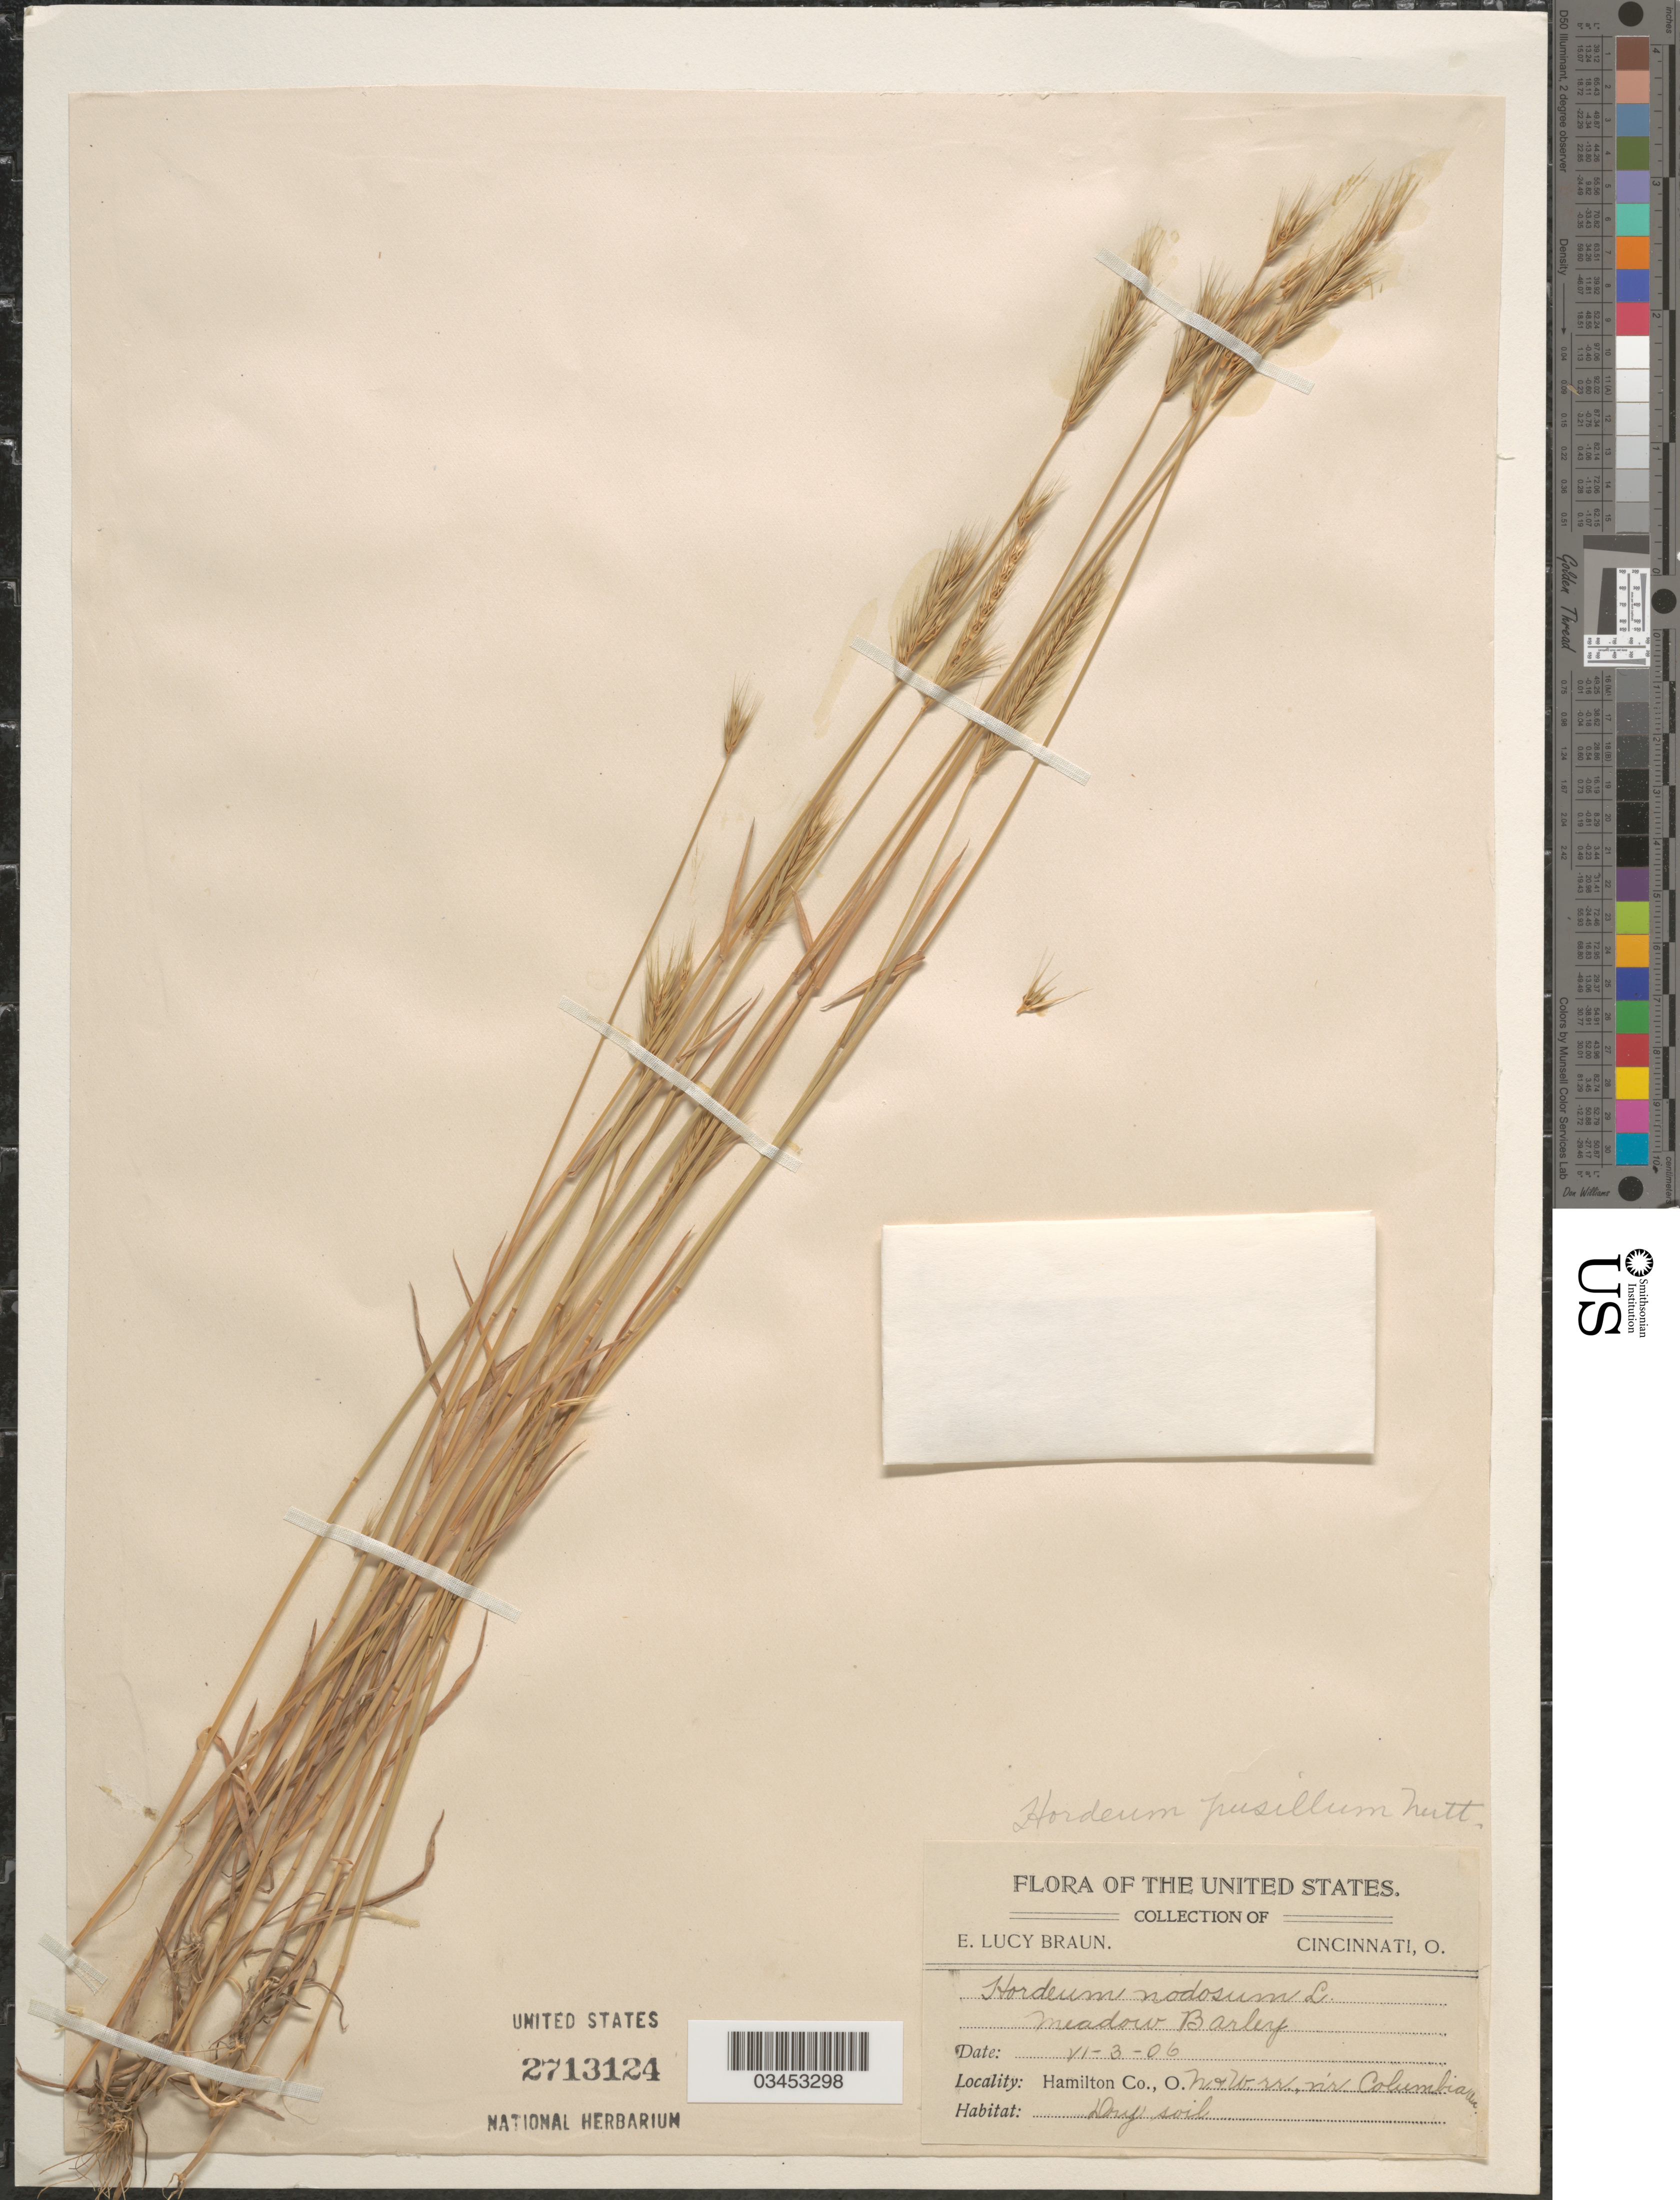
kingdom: Plantae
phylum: Tracheophyta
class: Liliopsida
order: Poales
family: Poaceae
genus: Hordeum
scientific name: Hordeum pusillum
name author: Nutt.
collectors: E. L. Braun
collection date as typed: Transcribed d/m/y: 3/6/6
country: United States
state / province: Ohio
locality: Hamilton Co., O. N + W. rr, nr Columbia.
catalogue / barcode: US 2713124